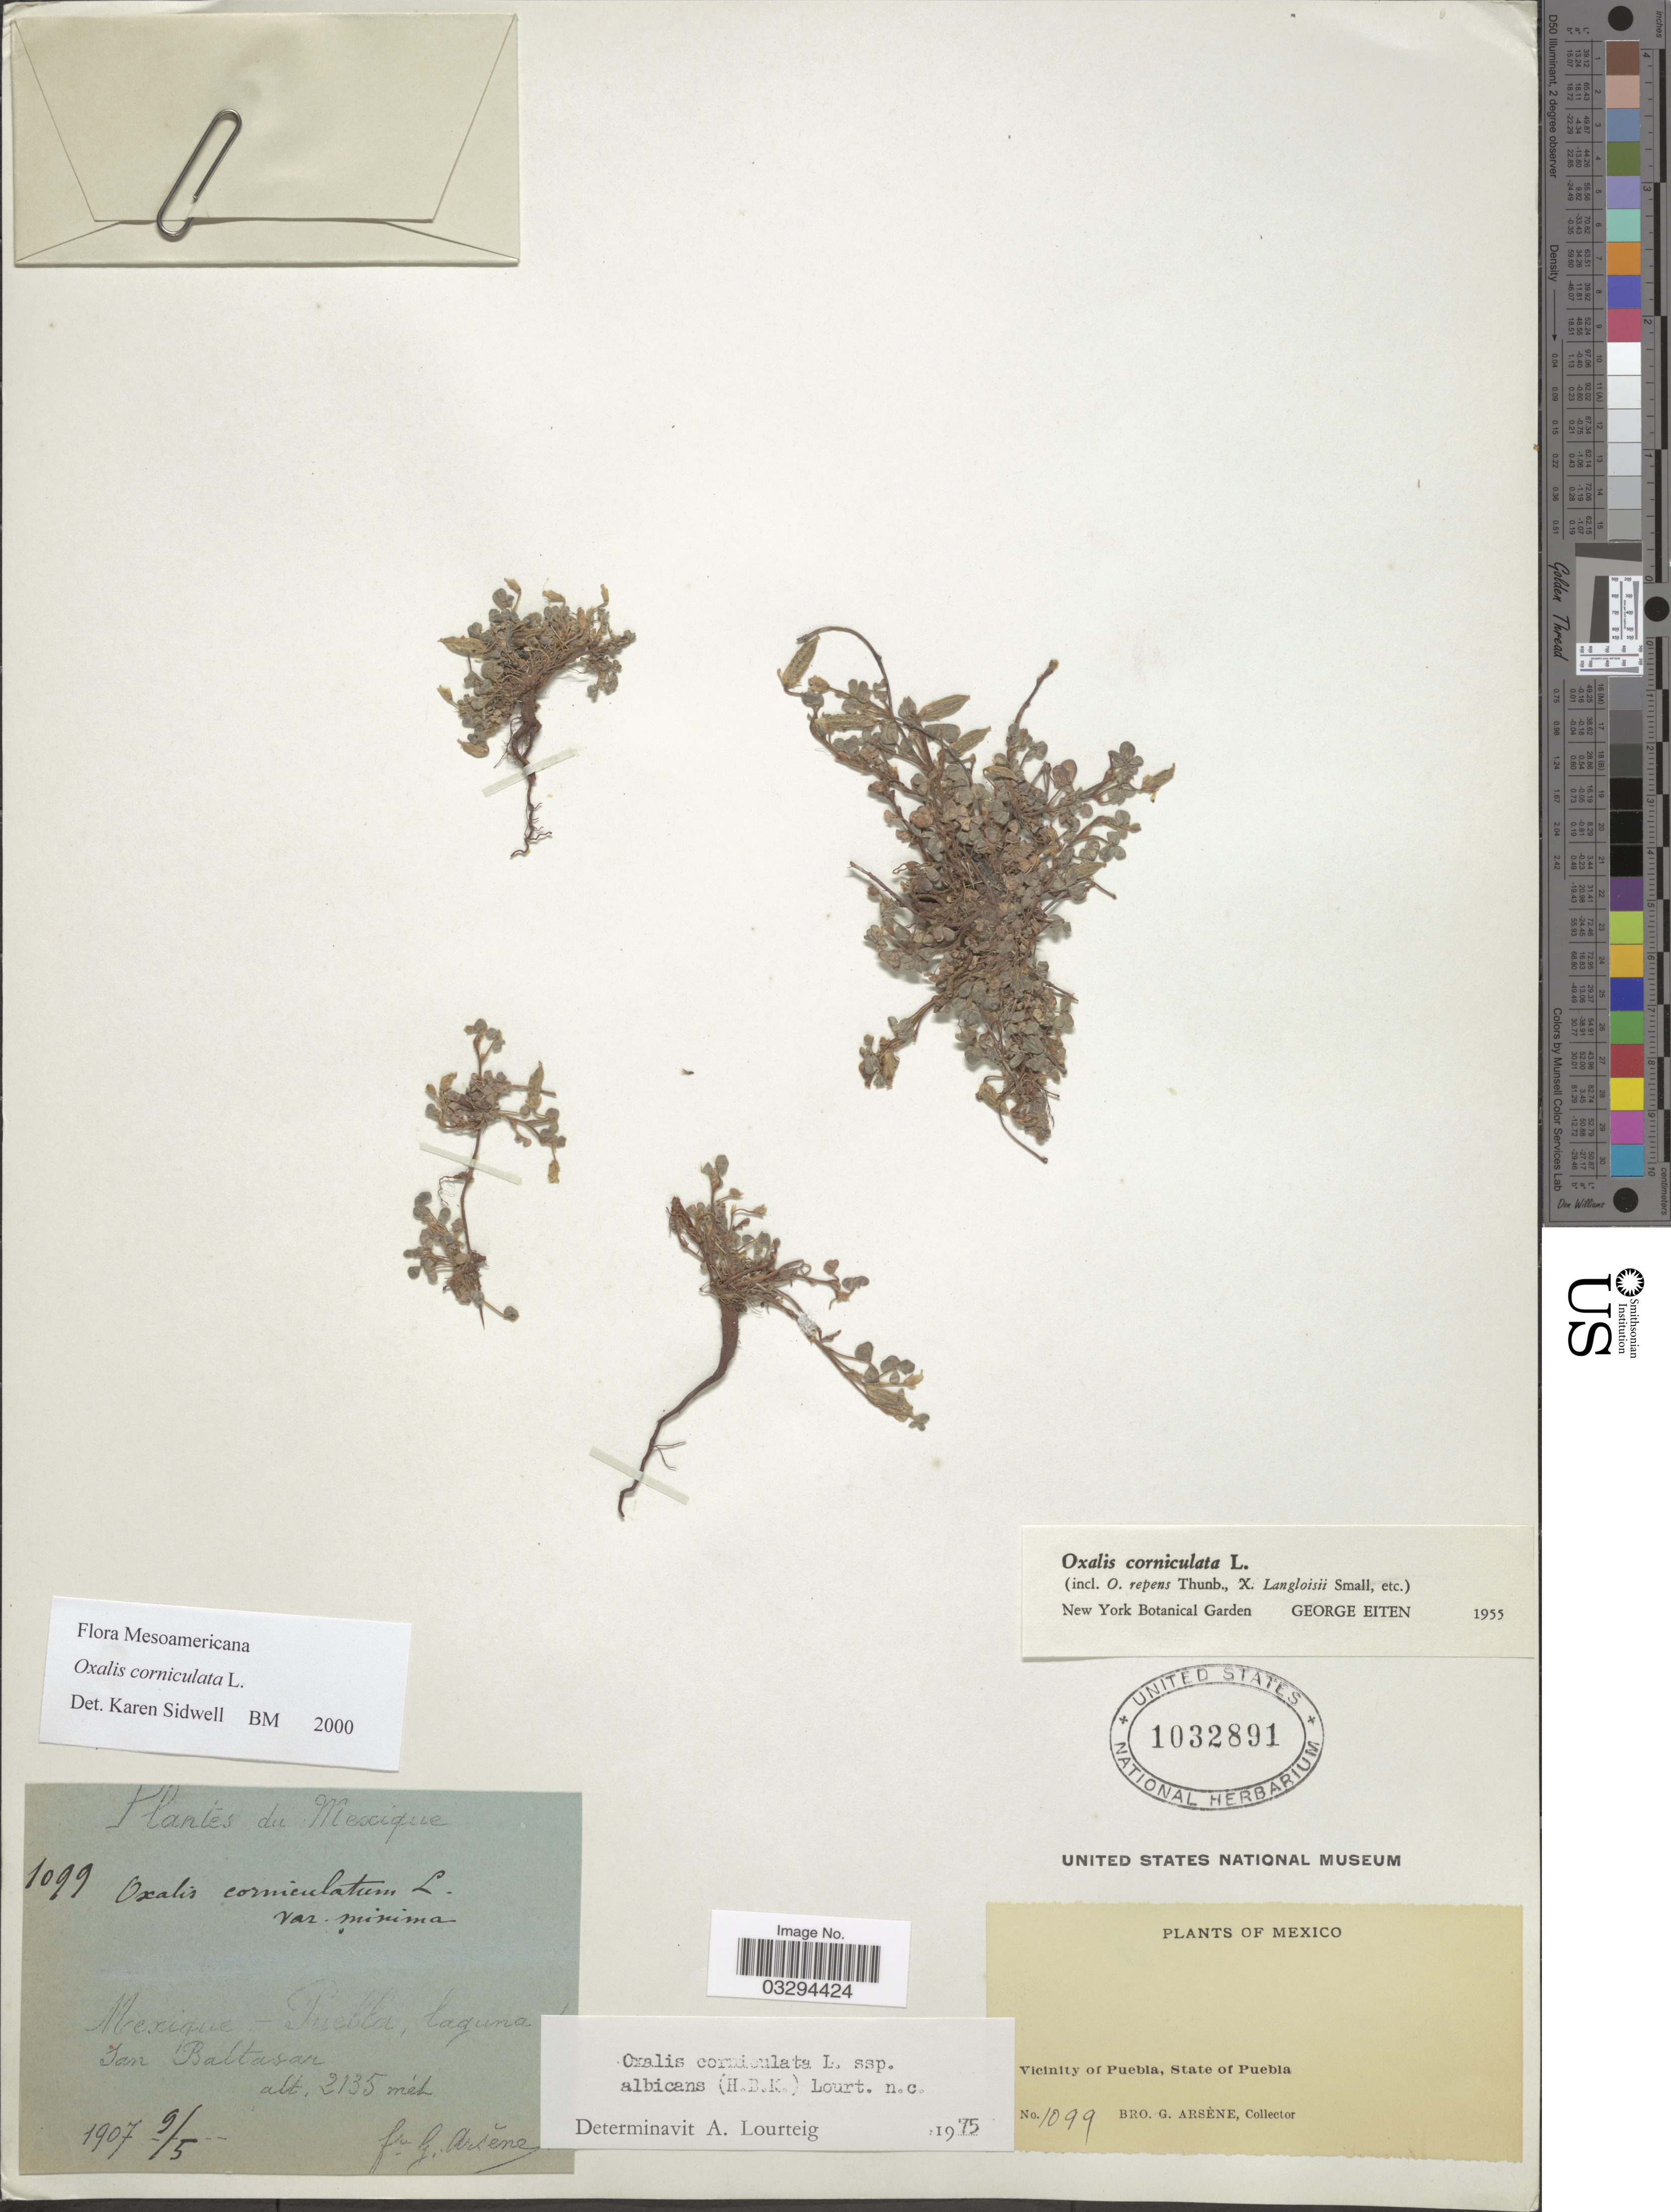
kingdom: Plantae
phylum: Tracheophyta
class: Magnoliopsida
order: Oxalidales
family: Oxalidaceae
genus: Oxalis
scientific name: Oxalis corniculata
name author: L.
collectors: Bro. G. Arsène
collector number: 1099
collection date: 1907-09-05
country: Mexico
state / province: Puebla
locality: Laguna de San Baltasar, Vicinity of Puebla.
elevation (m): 2135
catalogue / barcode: US 1032891